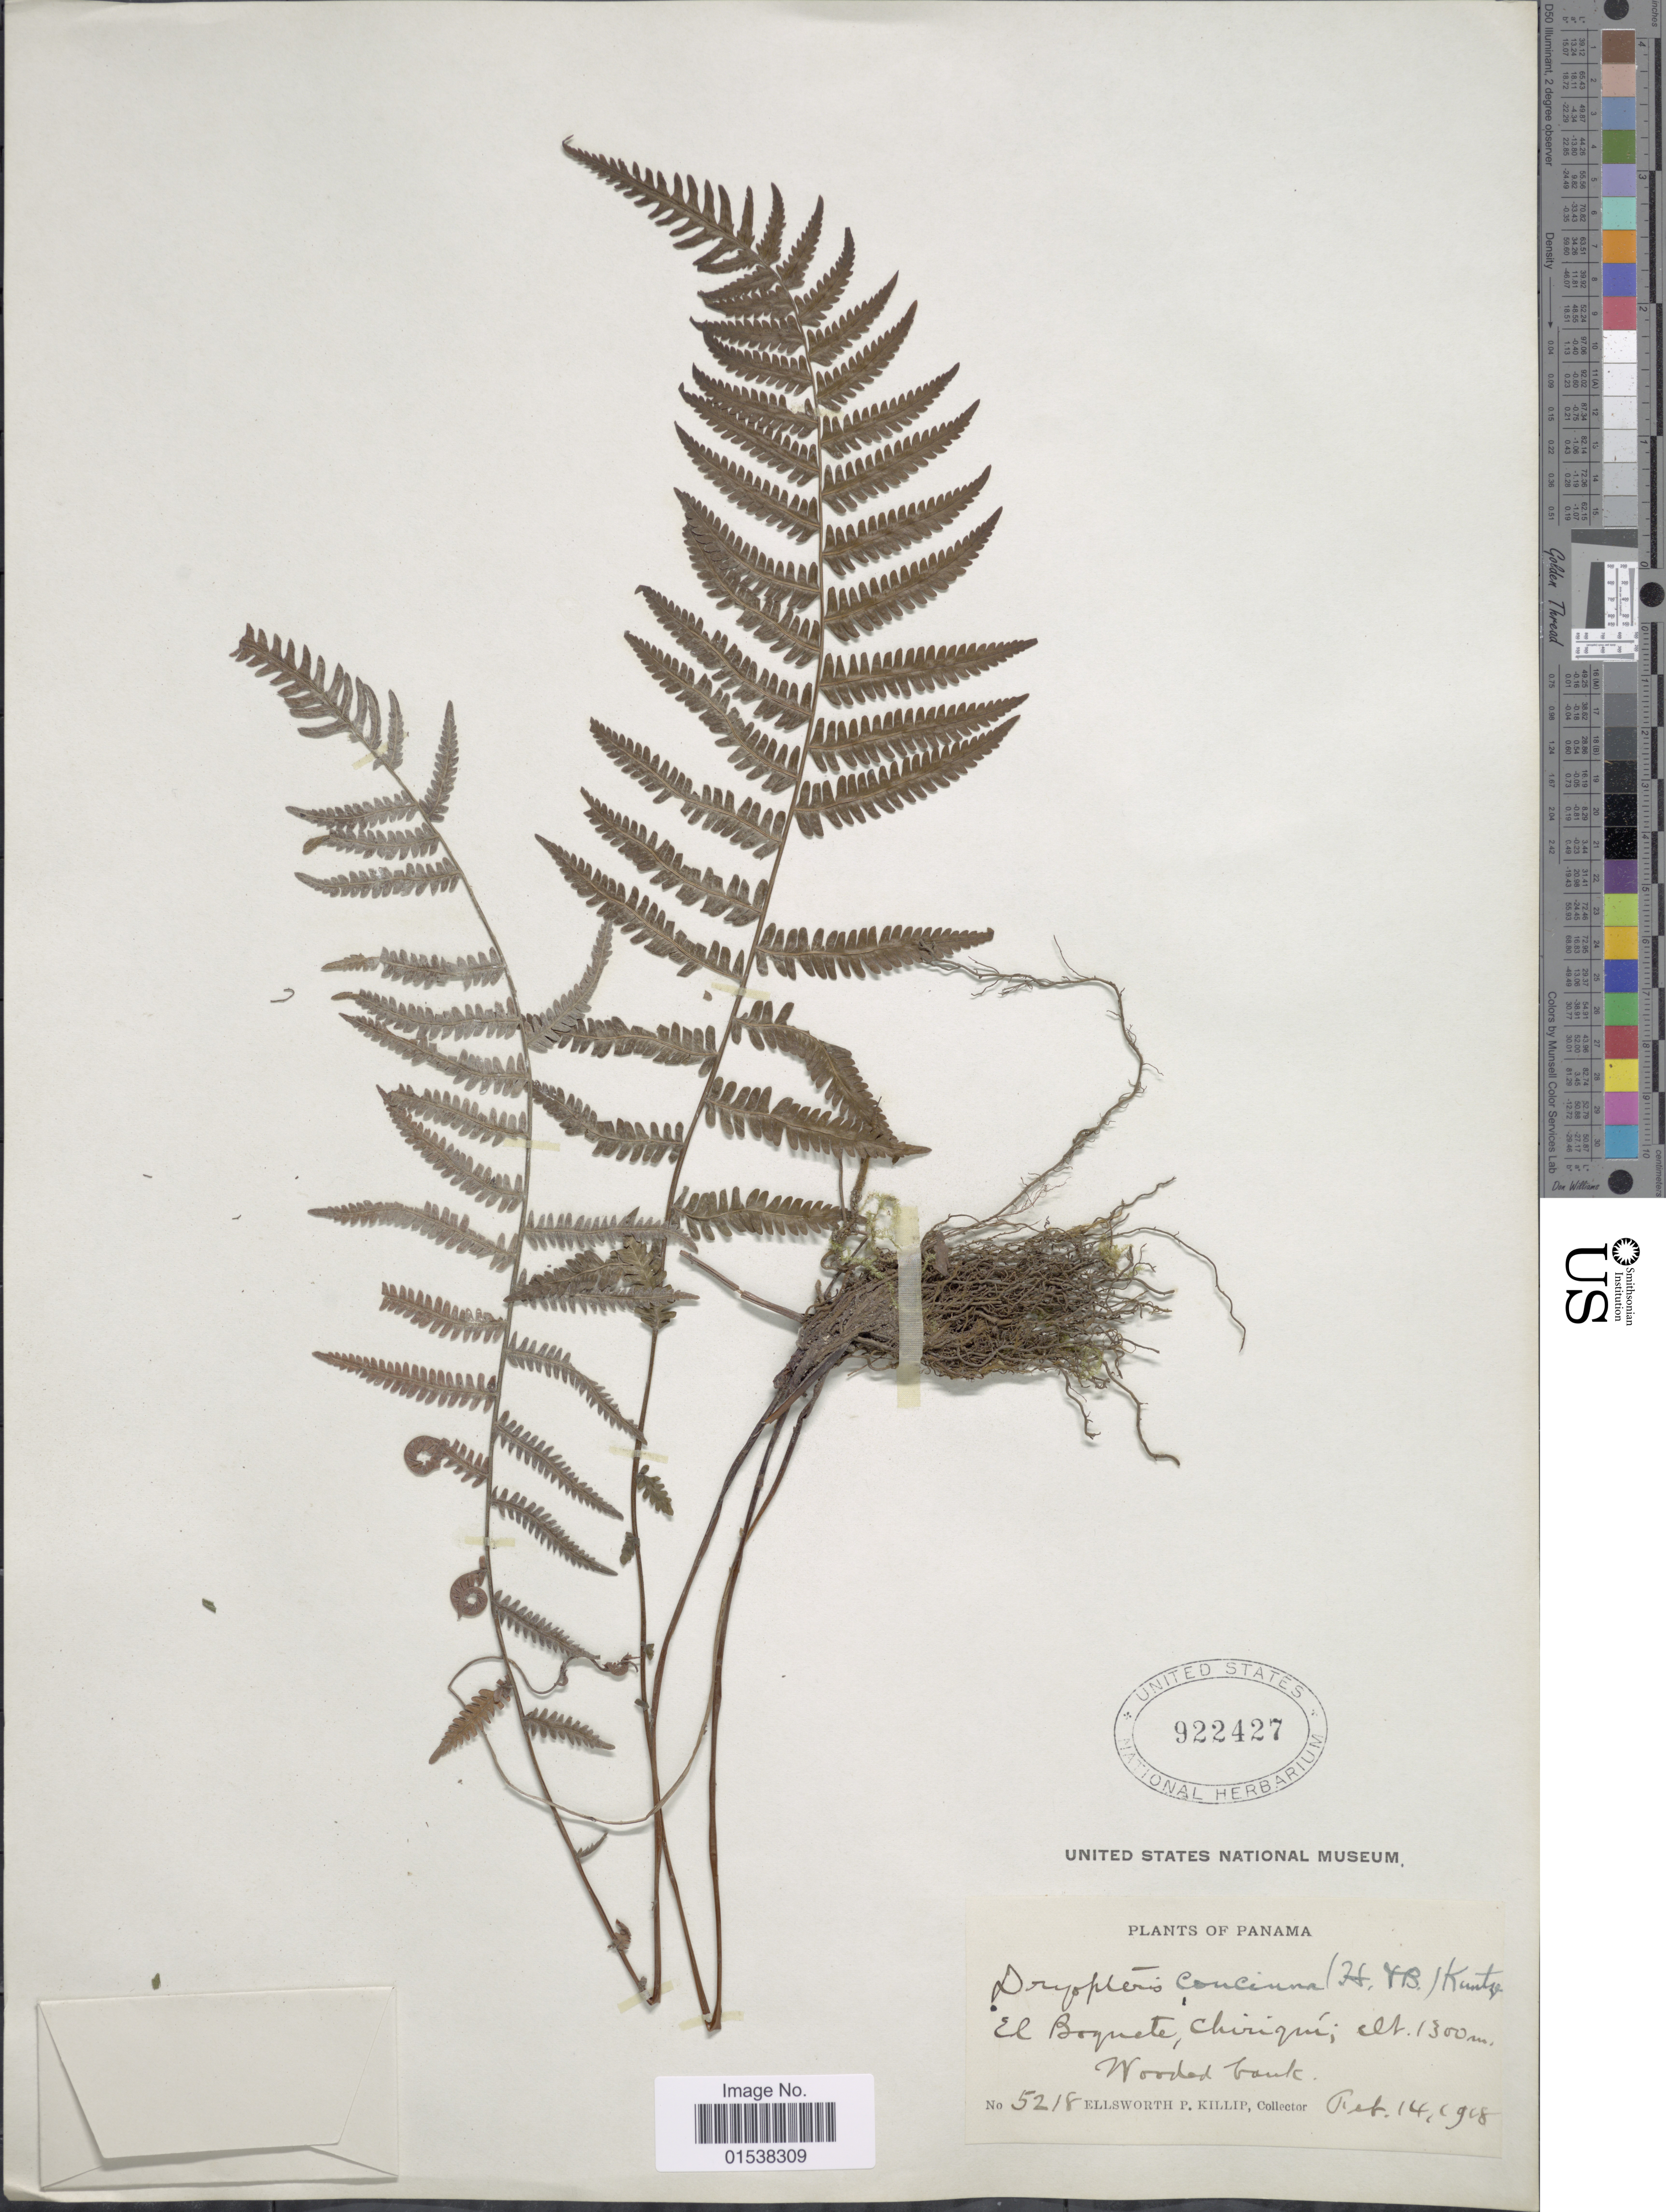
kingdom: Plantae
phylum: Tracheophyta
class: Polypodiopsida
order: Polypodiales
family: Thelypteridaceae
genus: Amauropelta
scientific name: Amauropelta concinna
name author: (Willd.) Pic. Serm.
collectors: E. P. Killip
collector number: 5218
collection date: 1918-02-14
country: Panama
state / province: Chiriqui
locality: El Boquete, Chiriqui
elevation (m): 1300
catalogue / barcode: US 922427